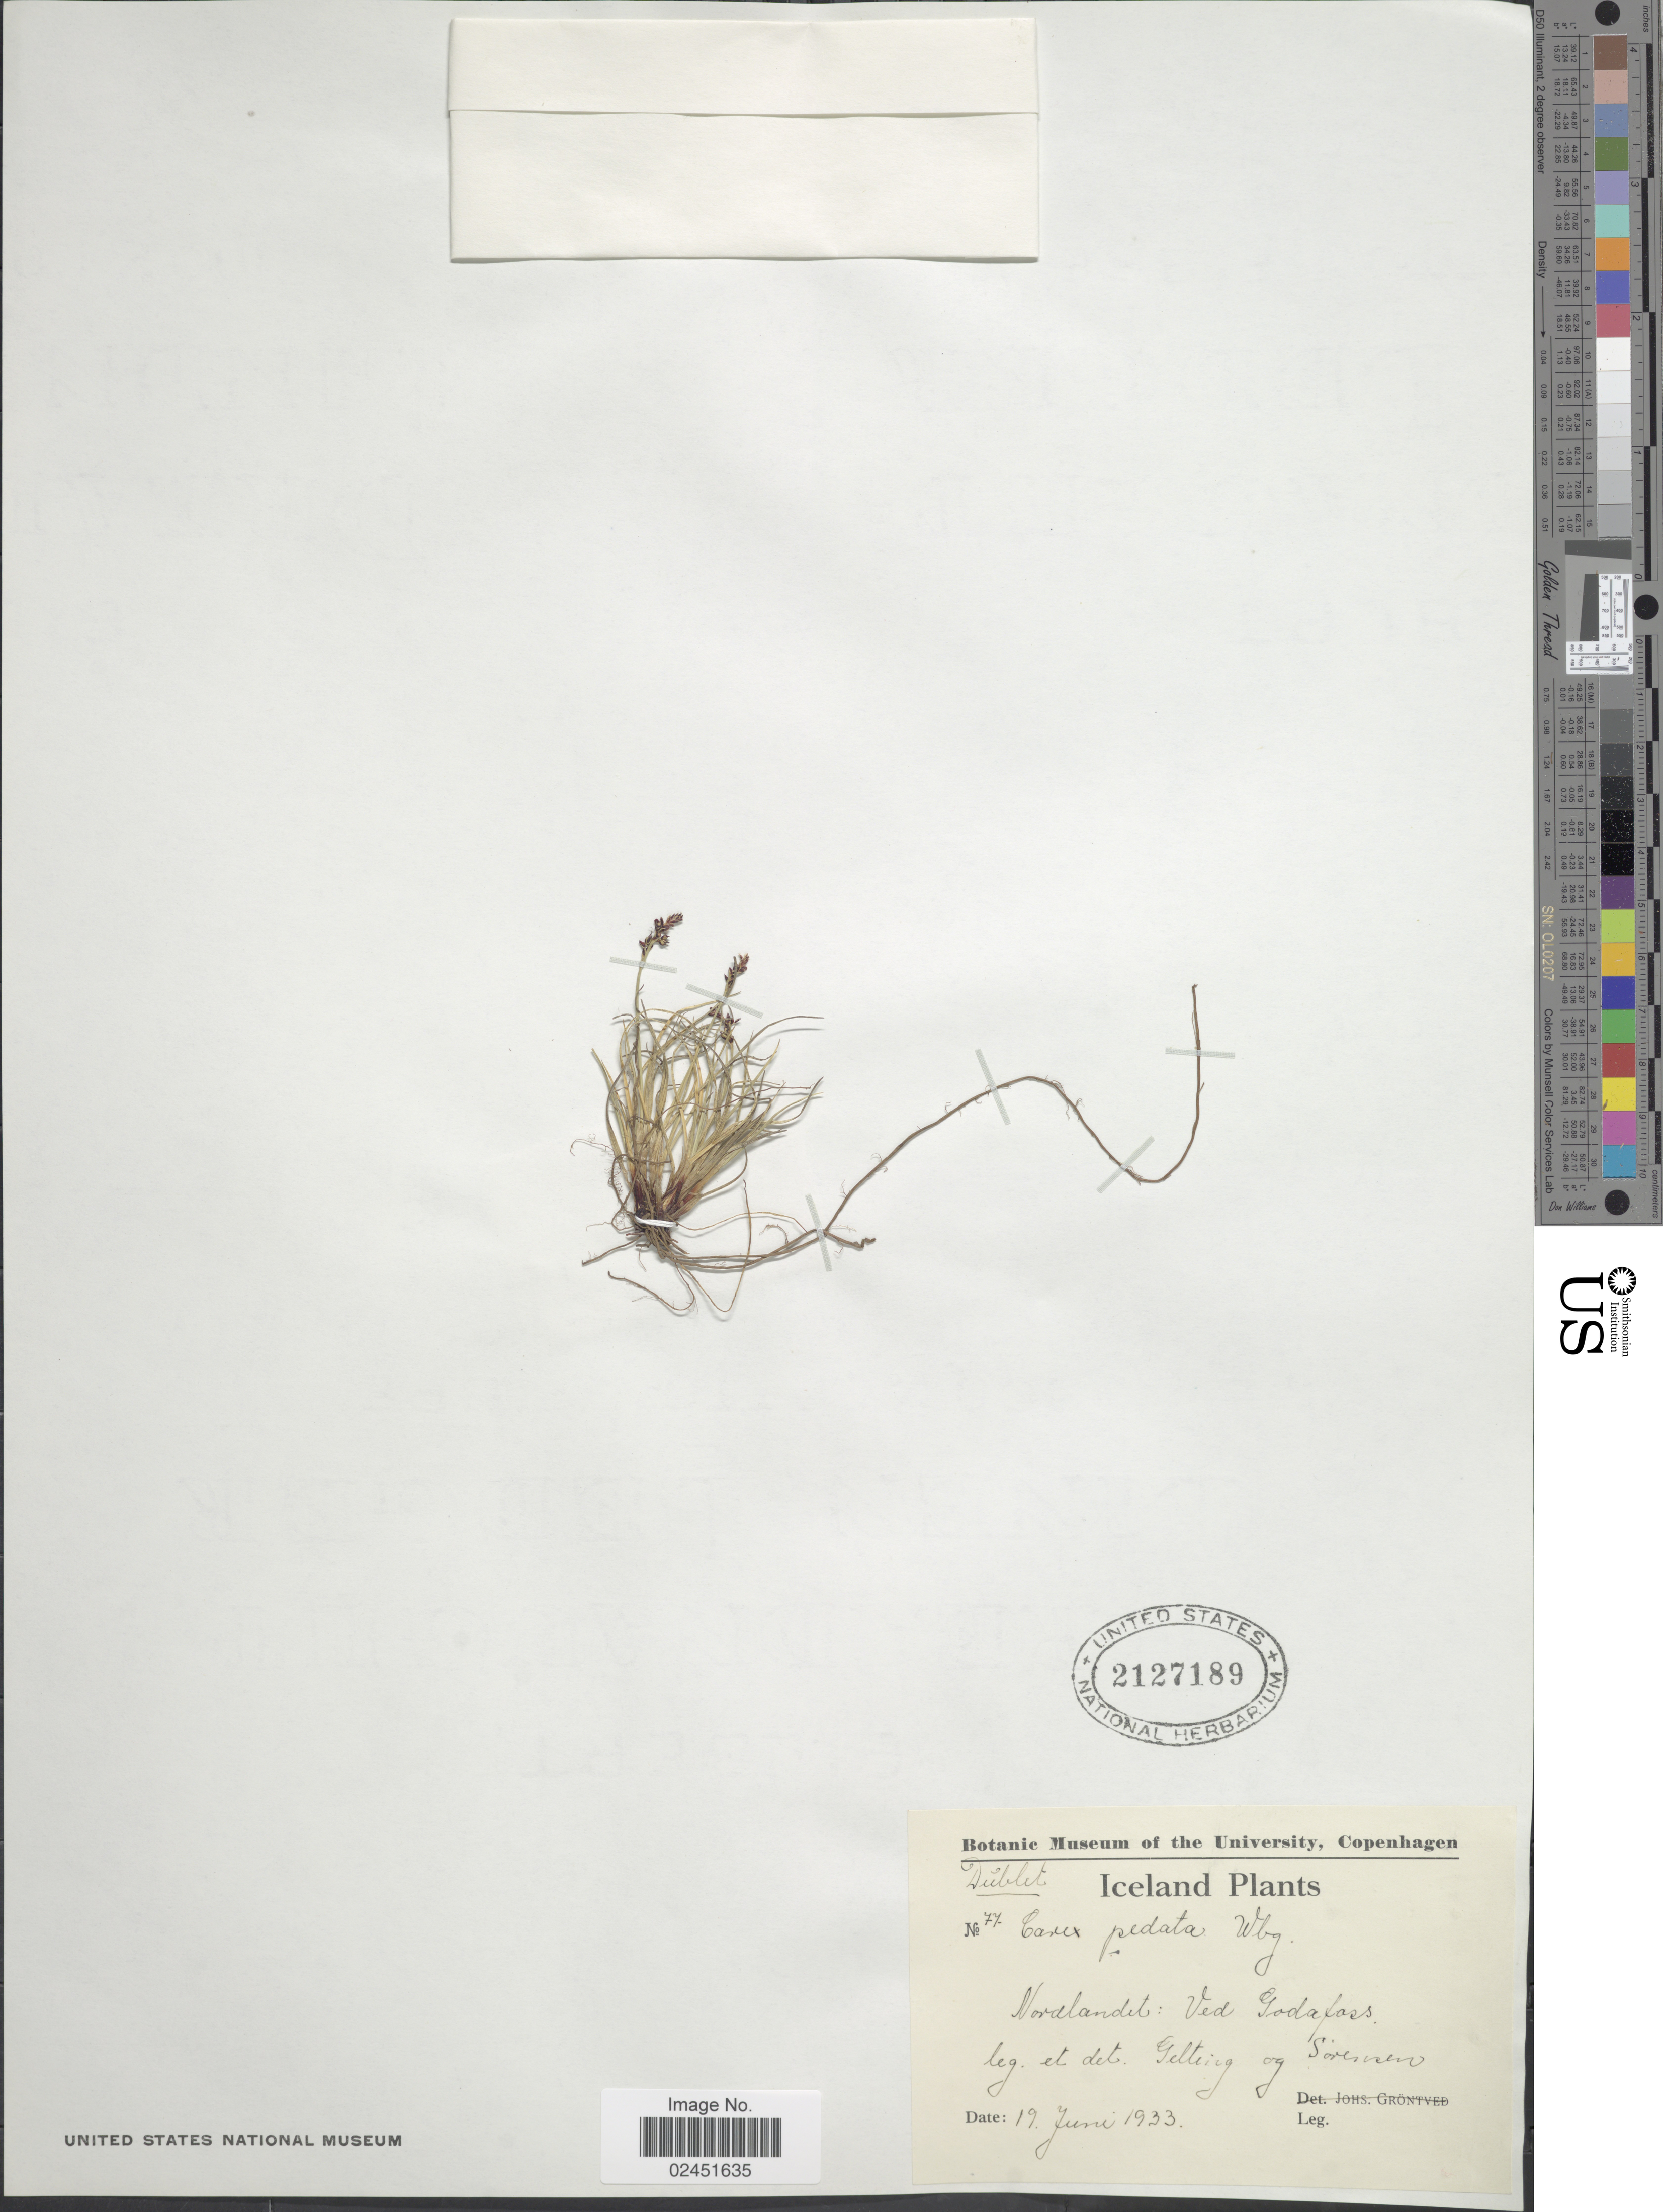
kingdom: Plantae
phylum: Tracheophyta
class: Liliopsida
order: Poales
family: Cyperaceae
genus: Carex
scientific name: Carex glacialis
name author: Mack.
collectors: Gelting & T. Sorensen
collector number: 77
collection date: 1933-06-19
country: Iceland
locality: Iceland. Nordlandet: Ved Goðafoss .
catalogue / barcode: US 2127189